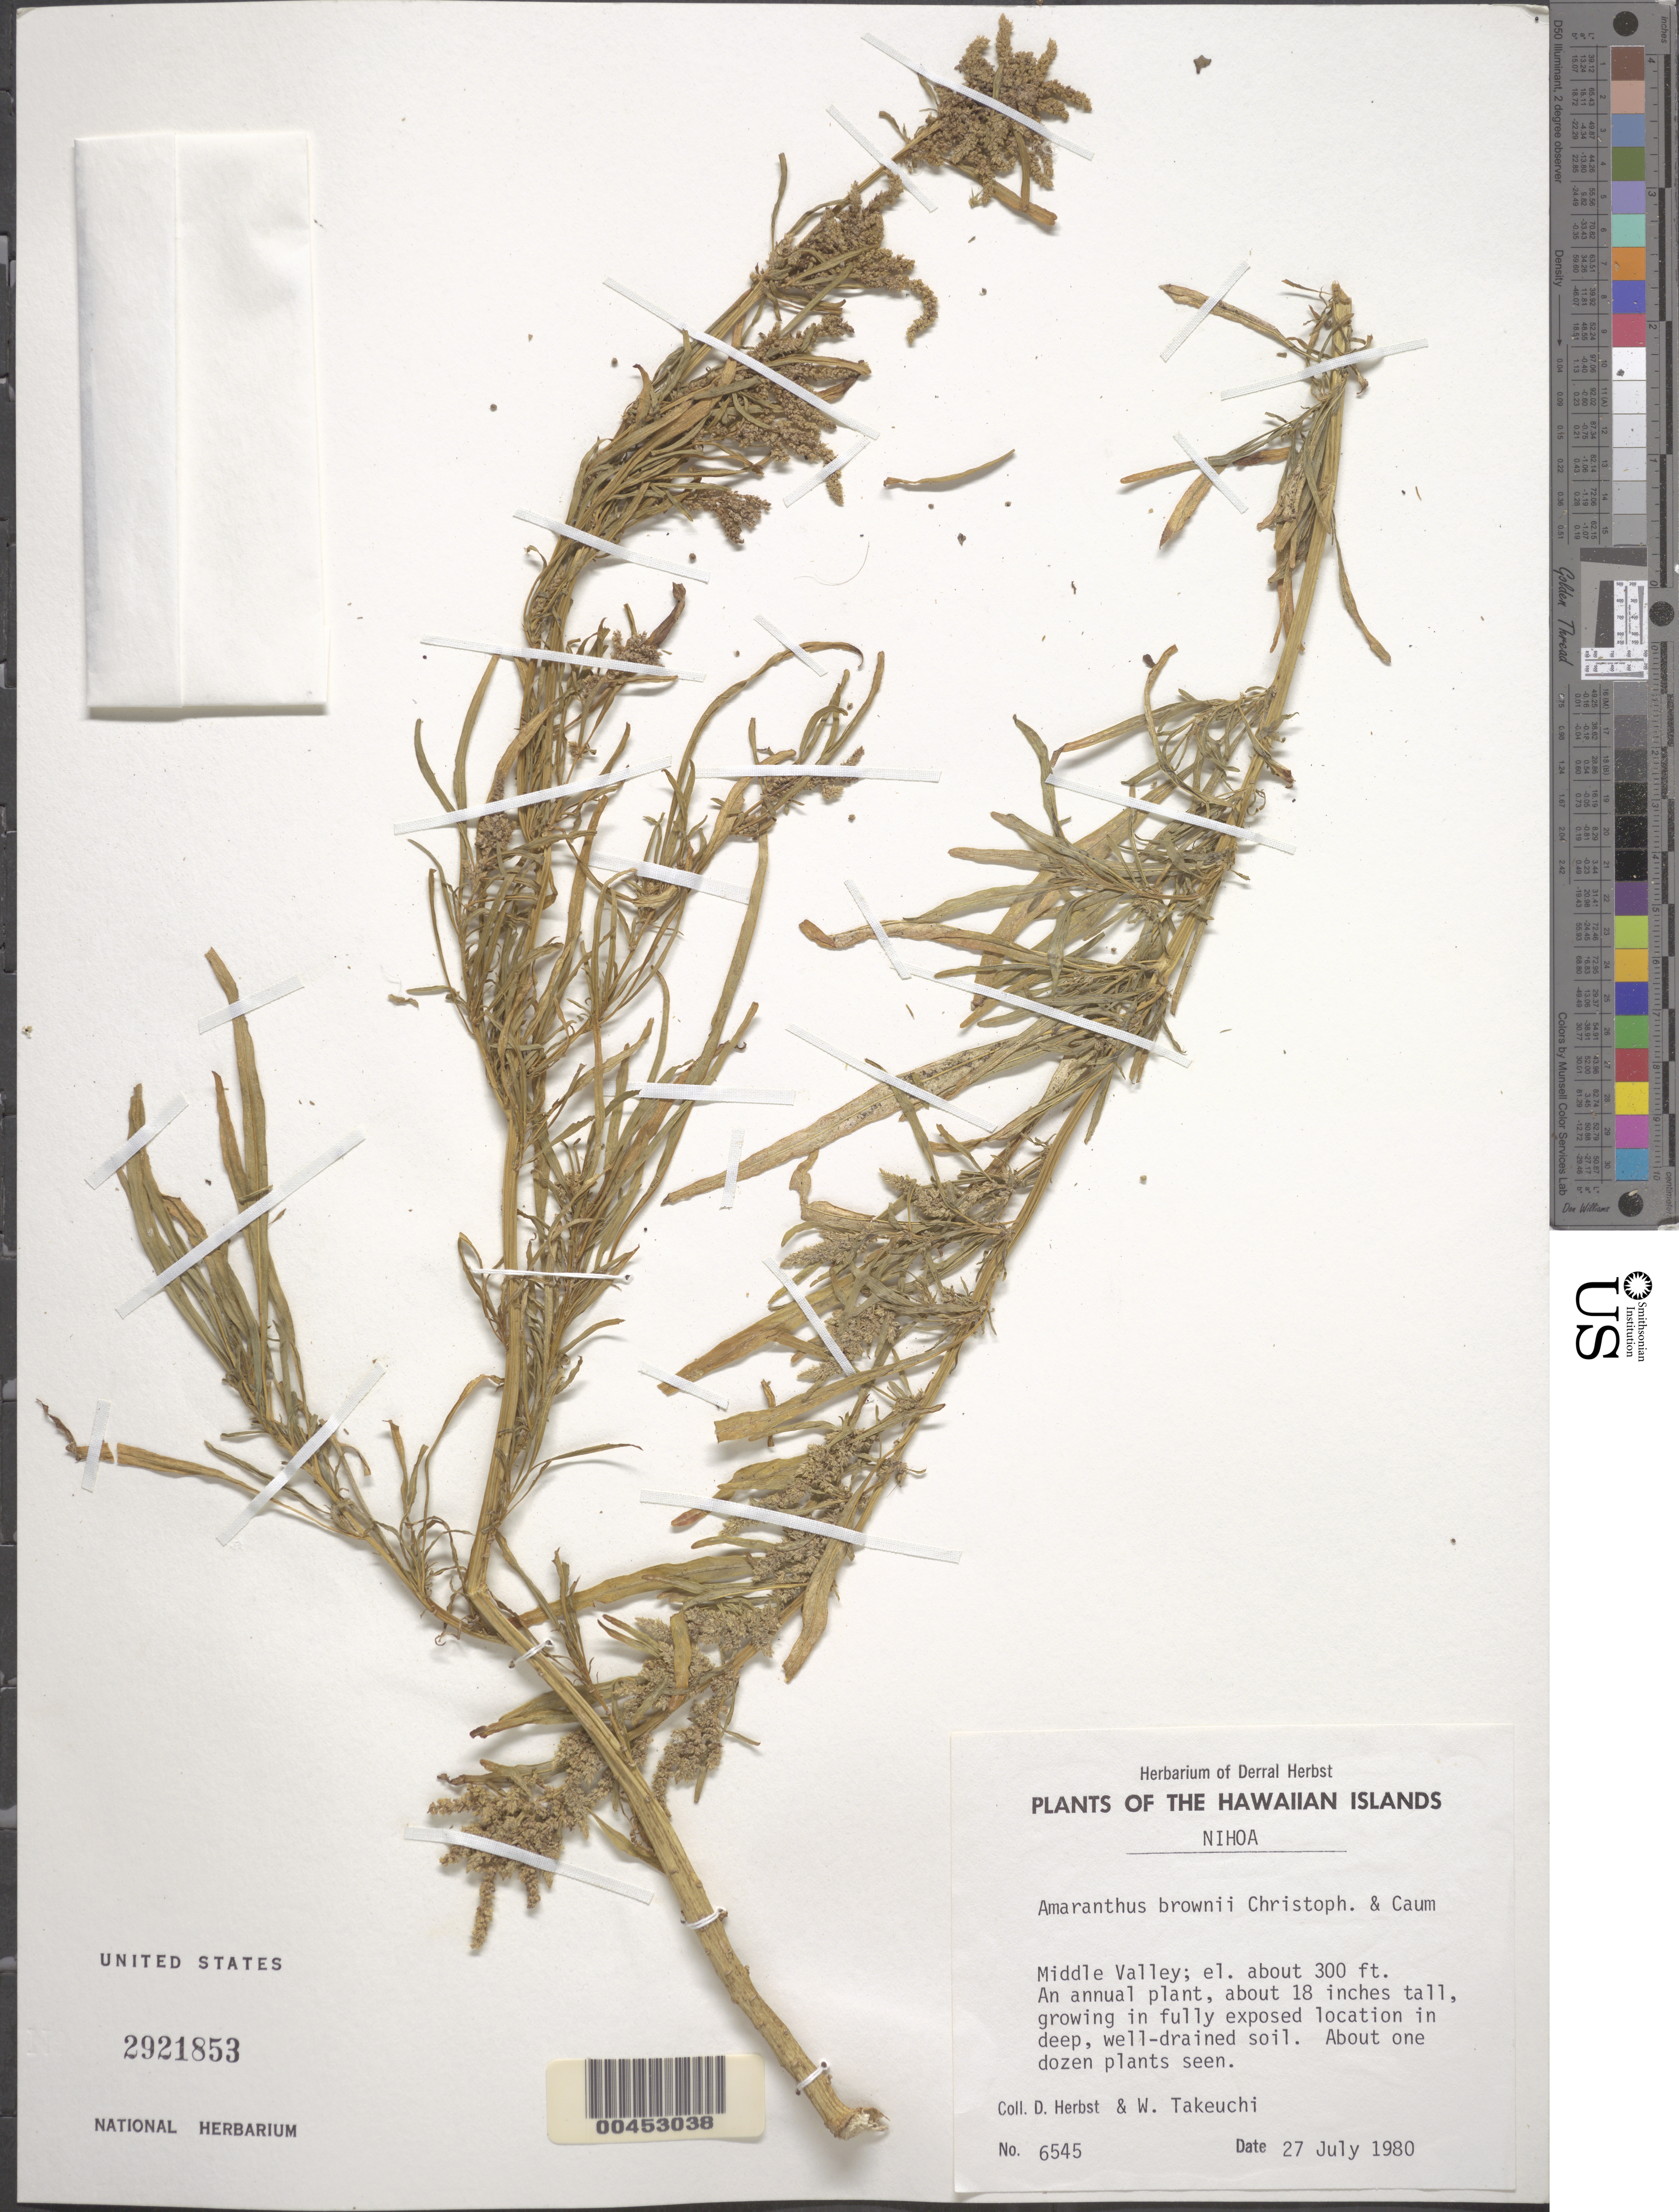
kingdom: Plantae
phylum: Tracheophyta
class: Magnoliopsida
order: Caryophyllales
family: Amaranthaceae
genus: Amaranthus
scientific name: Amaranthus brownii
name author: Christoph. & Caum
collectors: D. R. Herbst & W. N. Takeuchi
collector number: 6545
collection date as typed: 27 Jul 1980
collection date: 1980-07-27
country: United States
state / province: Hawaii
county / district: Honolulu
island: Nihoa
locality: Middle Valley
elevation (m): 91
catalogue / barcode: US 2921853